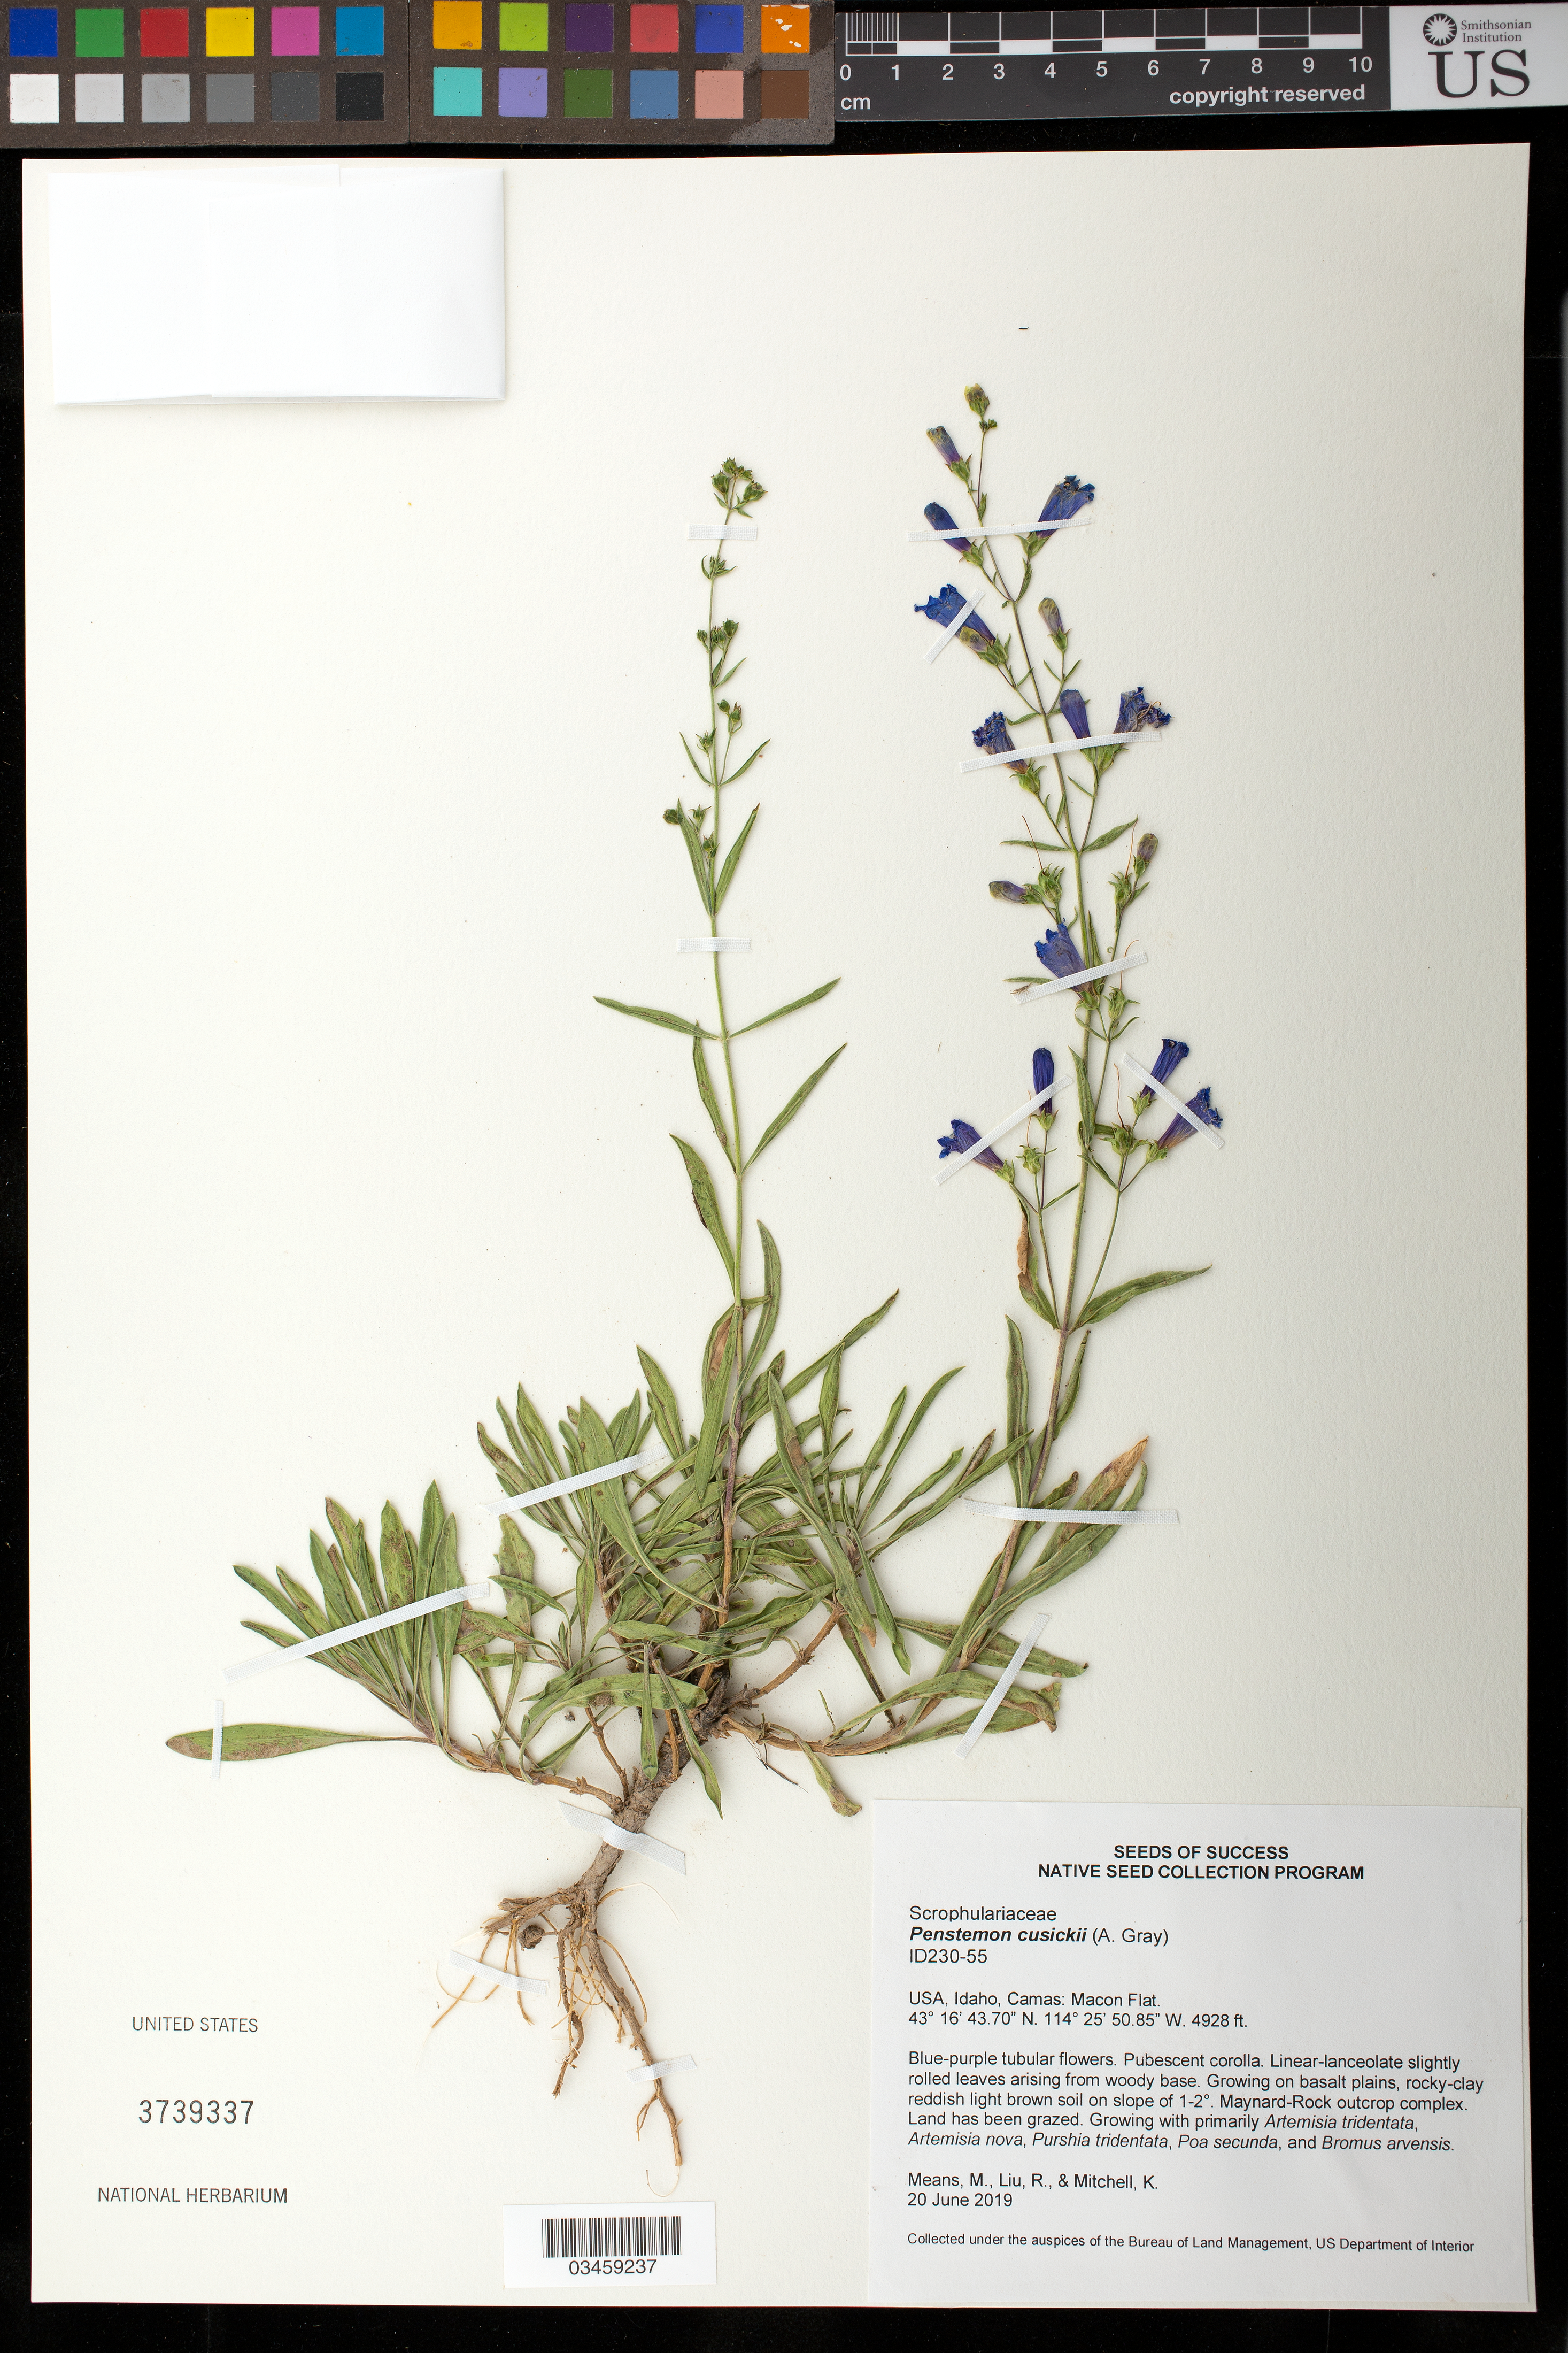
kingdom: Plantae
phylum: Tracheophyta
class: Magnoliopsida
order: Lamiales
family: Plantaginaceae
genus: Penstemon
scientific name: Penstemon cusickii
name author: A. Gray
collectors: M. Means, M. Liu & K. Mitchell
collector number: ID230-55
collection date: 2019-06-20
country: United States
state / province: Idaho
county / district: Camas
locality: Macon Flat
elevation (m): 1502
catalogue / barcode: US 3739337